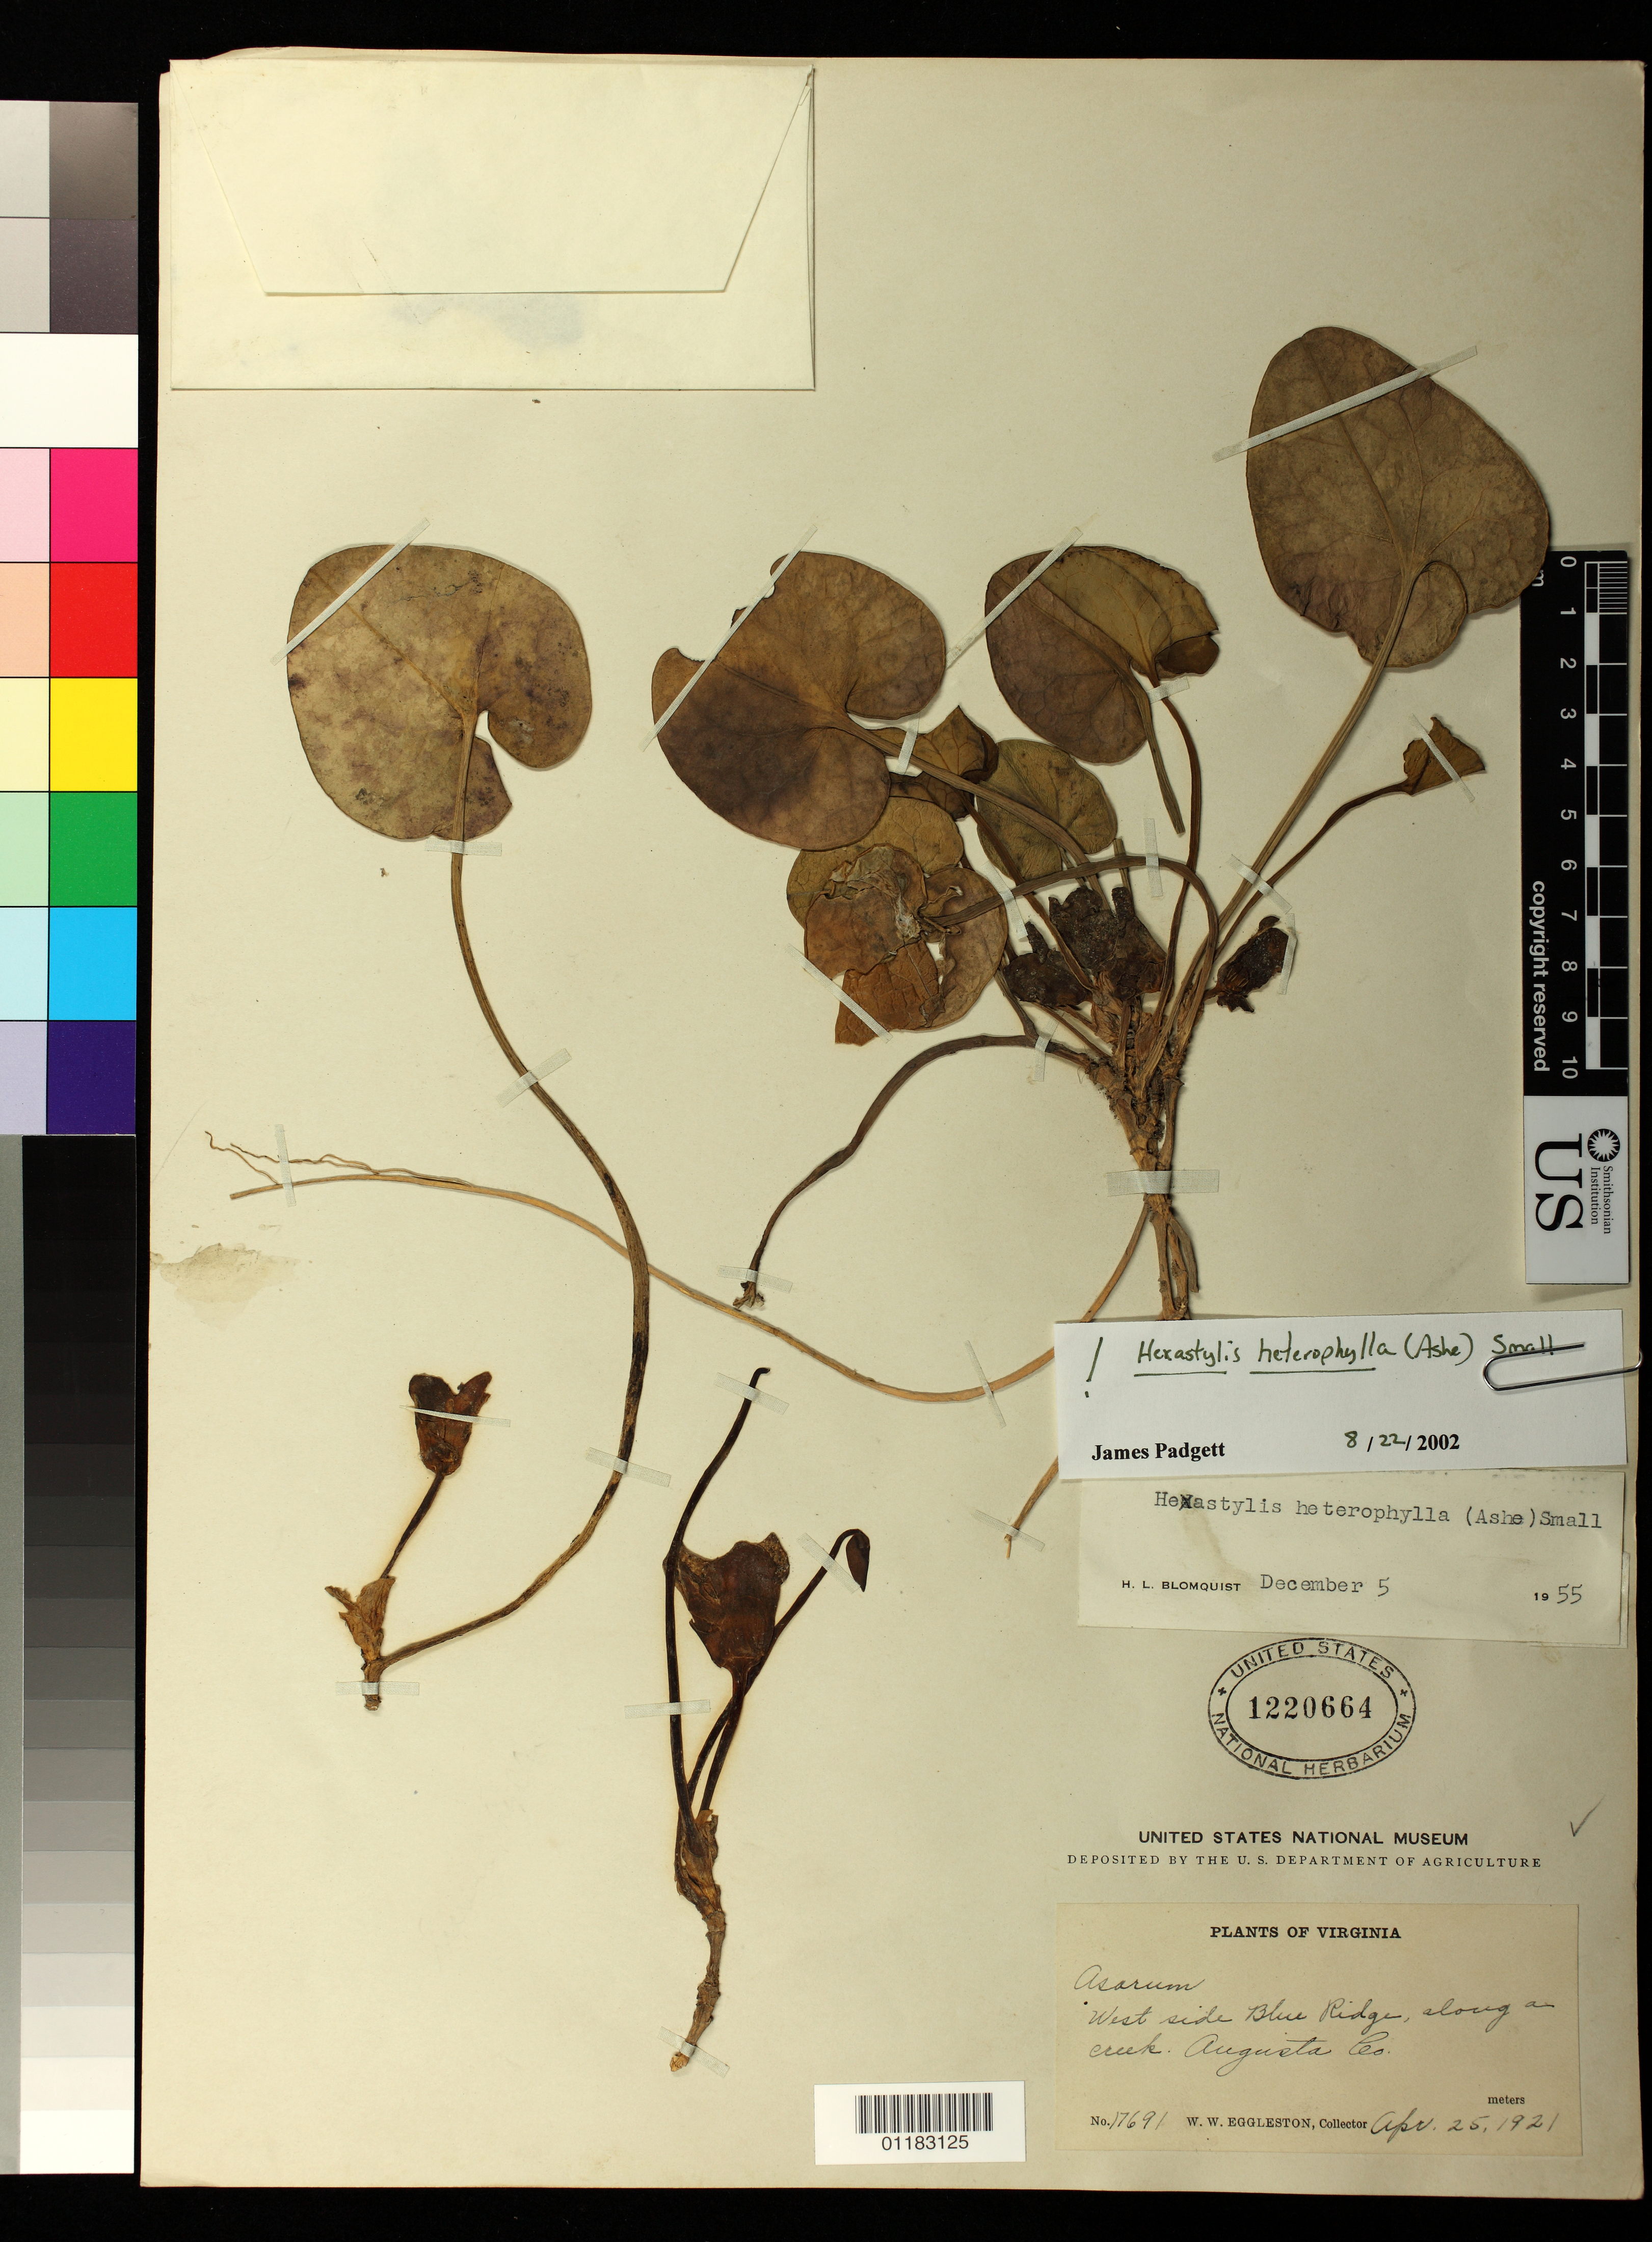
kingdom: Plantae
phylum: Tracheophyta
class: Magnoliopsida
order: Piperales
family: Aristolochiaceae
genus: Hexastylis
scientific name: Hexastylis virginica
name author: (L.) Small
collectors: W. W. Eggleston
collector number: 17691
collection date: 1921-04-25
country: United States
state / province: Virginia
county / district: Augusta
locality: West side Blue Ridge, along a creek, Augusta County.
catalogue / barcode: US 1220664